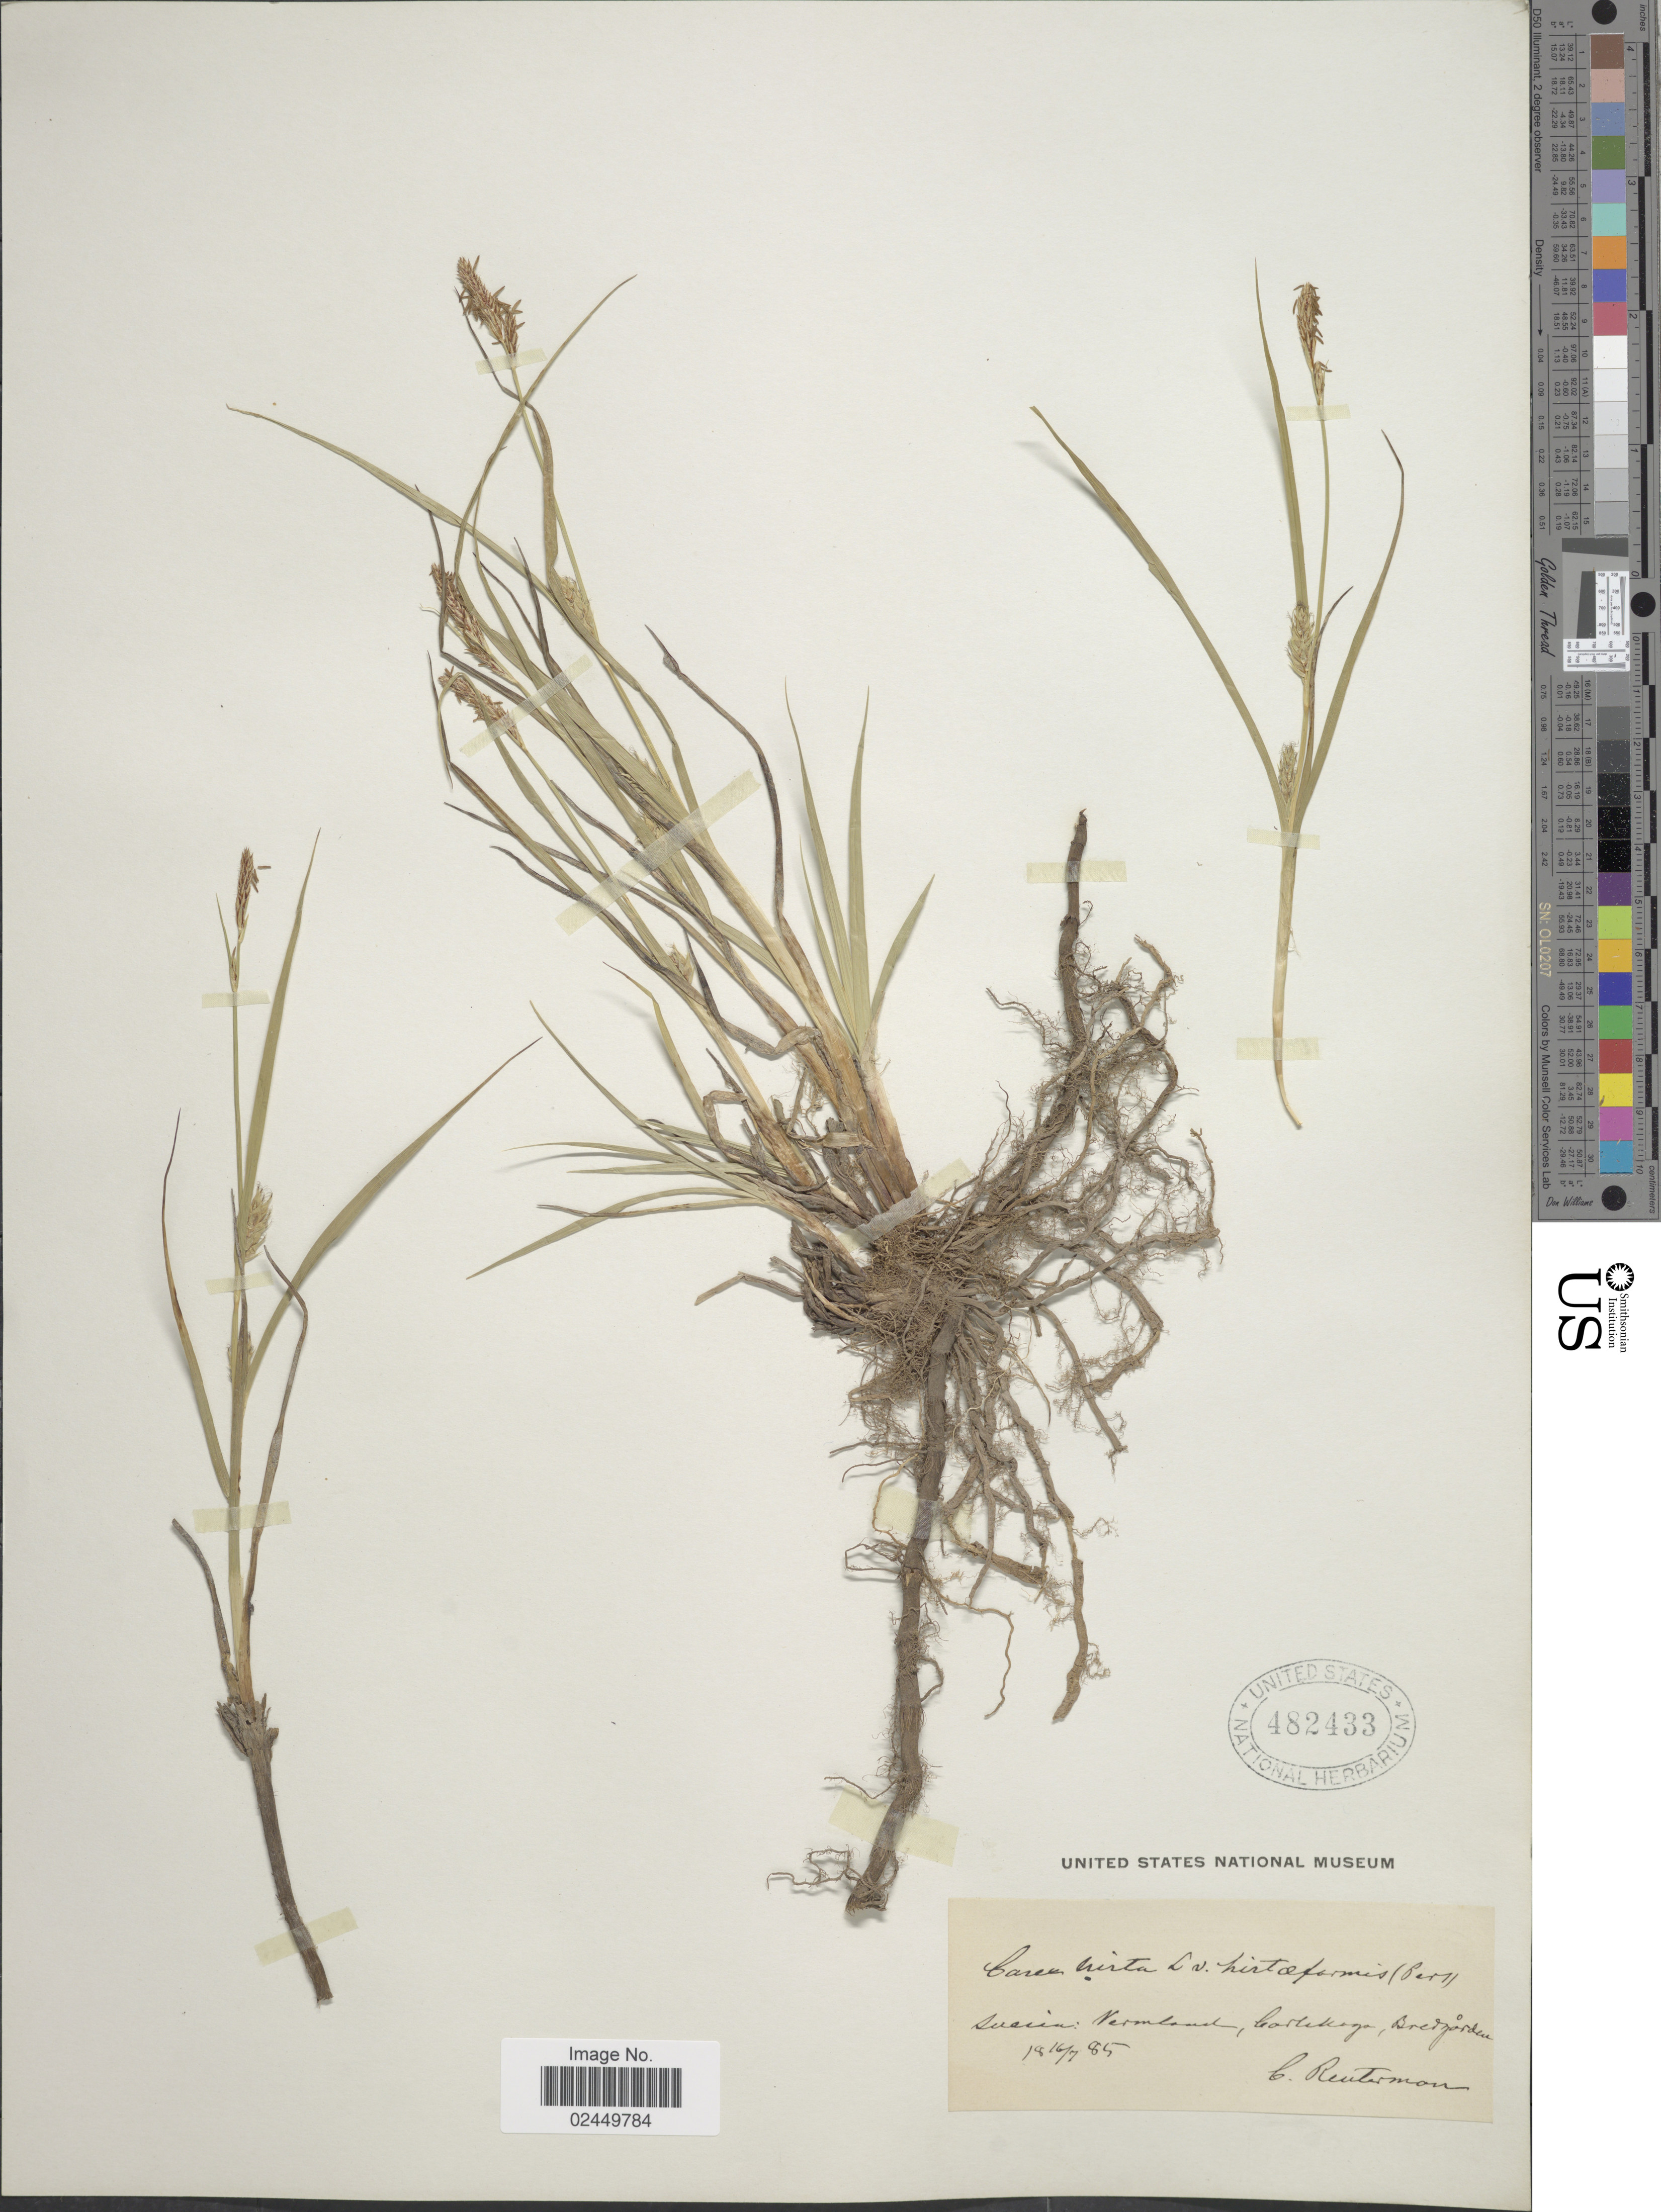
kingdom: Plantae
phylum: Tracheophyta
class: Liliopsida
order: Poales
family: Cyperaceae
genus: Carex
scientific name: Carex hirta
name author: L.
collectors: C. Reuterman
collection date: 1885-07-16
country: Sweden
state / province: Varmland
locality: Suecia: Vermland, Carkkoga, Bredgarden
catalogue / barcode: US 482433